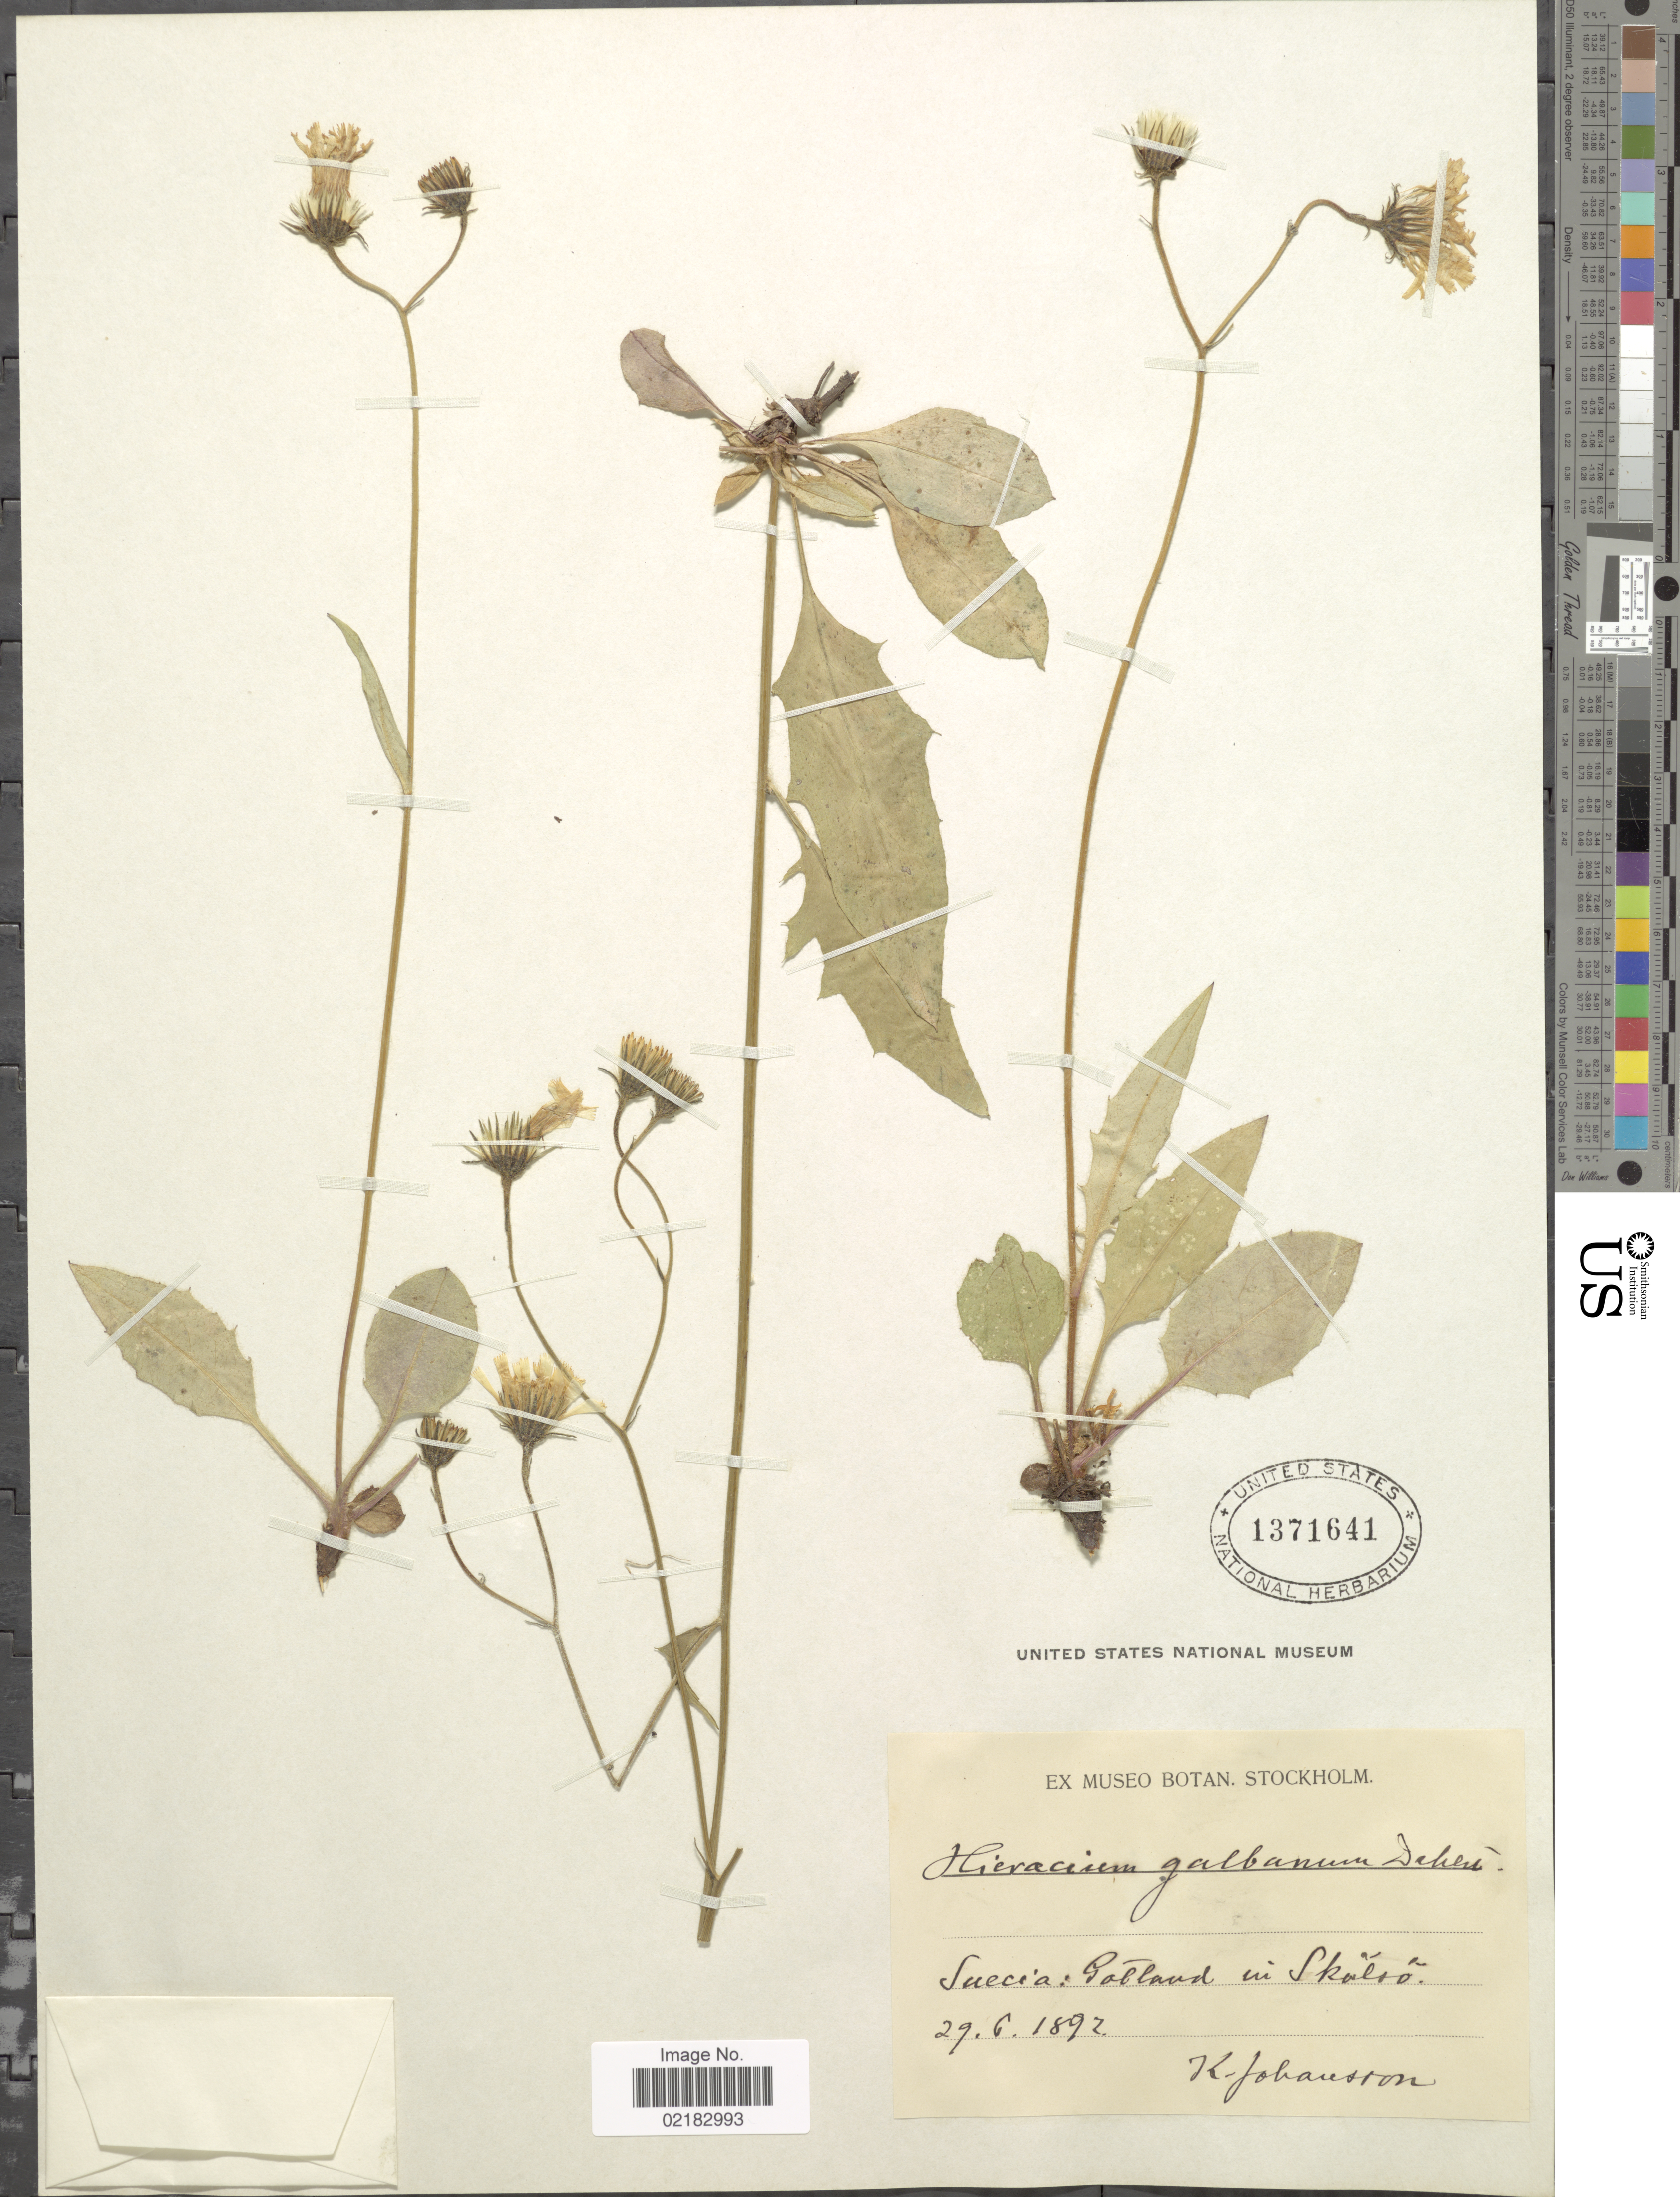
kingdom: Plantae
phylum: Tracheophyta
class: Magnoliopsida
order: Asterales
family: Asteraceae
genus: Hieracium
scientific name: Hieracium caesium subsp. galbanum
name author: Dahlst.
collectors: K. Johansson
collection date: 1892-06-29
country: Sweden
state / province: Gotland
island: Gotland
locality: Suecia: Gotland sn Skalso.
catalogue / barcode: US 1371641